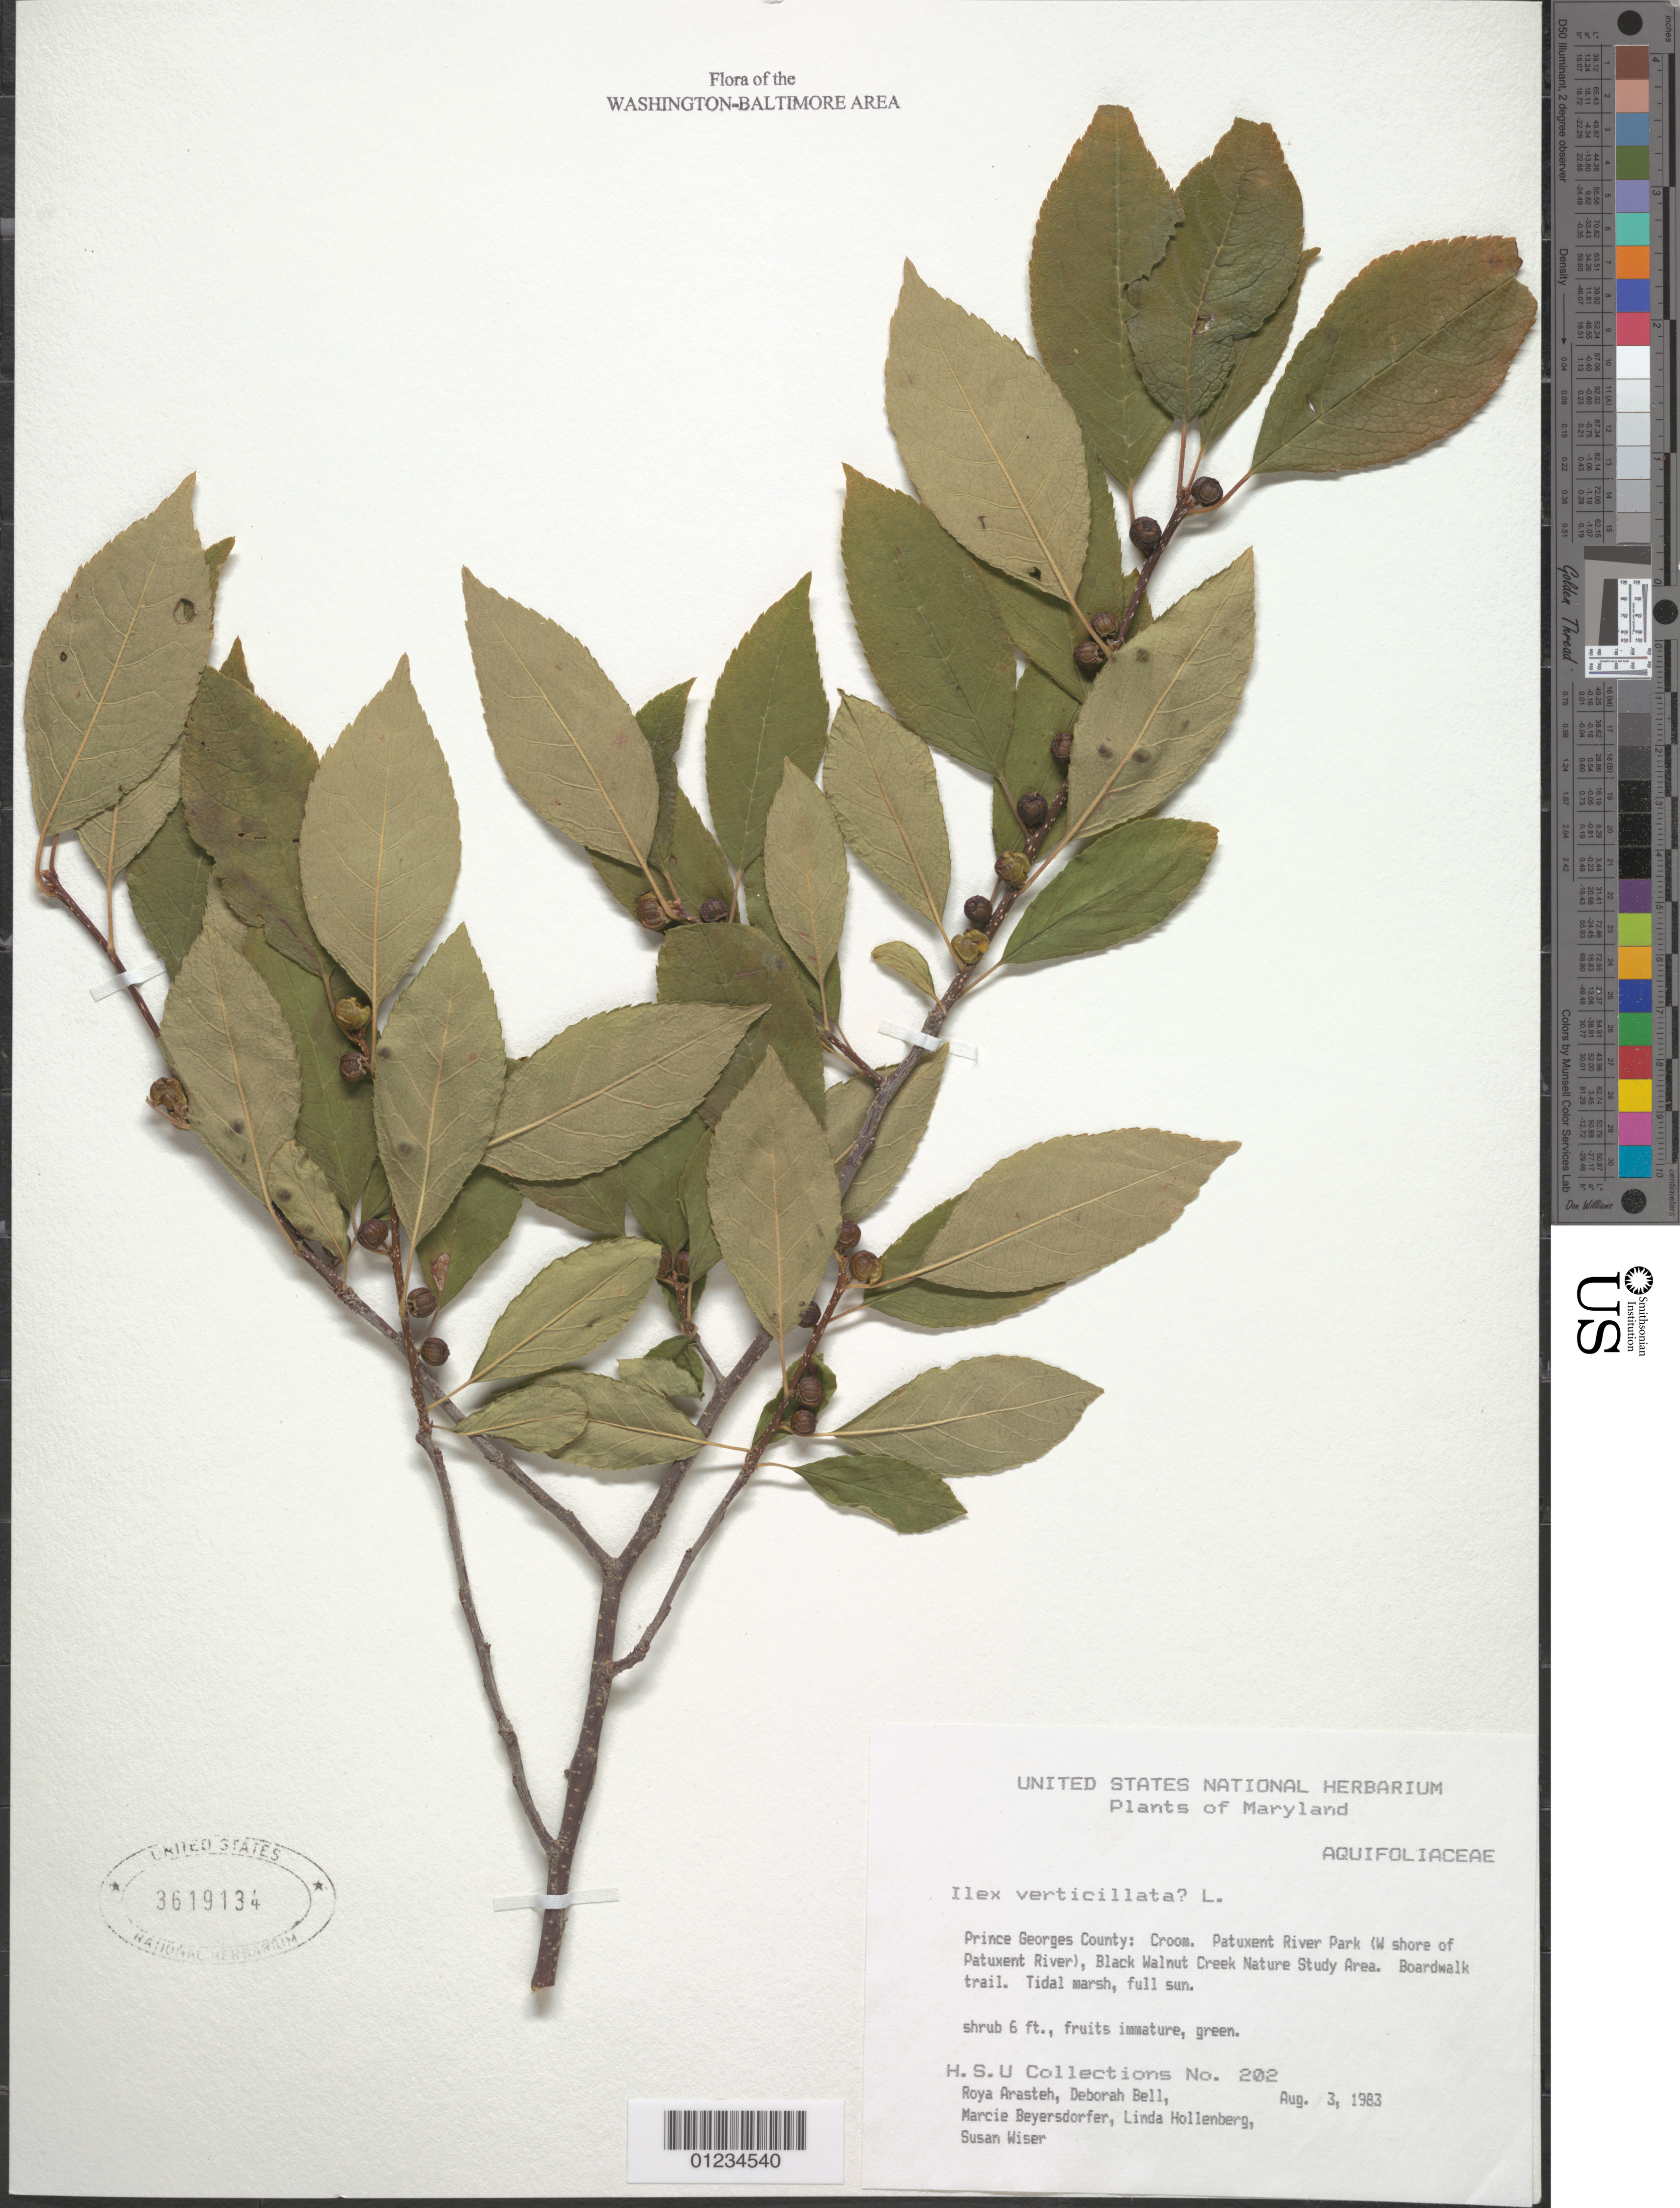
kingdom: Plantae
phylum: Tracheophyta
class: Magnoliopsida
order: Aquifoliales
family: Aquifoliaceae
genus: Ilex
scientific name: Ilex verticillata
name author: (L.) A. Gray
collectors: R. Arasteh, D. A. Bell, M. Beyersdorfer, L. Hollenberg & S. Wiser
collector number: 202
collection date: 1983-08-03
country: United States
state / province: Maryland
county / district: Prince George's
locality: Croom. Patuxent River Park (W shore of Patuxent River), Black Walnut Creek Nature Study Area. Boardwalk trail.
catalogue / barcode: US 3619134